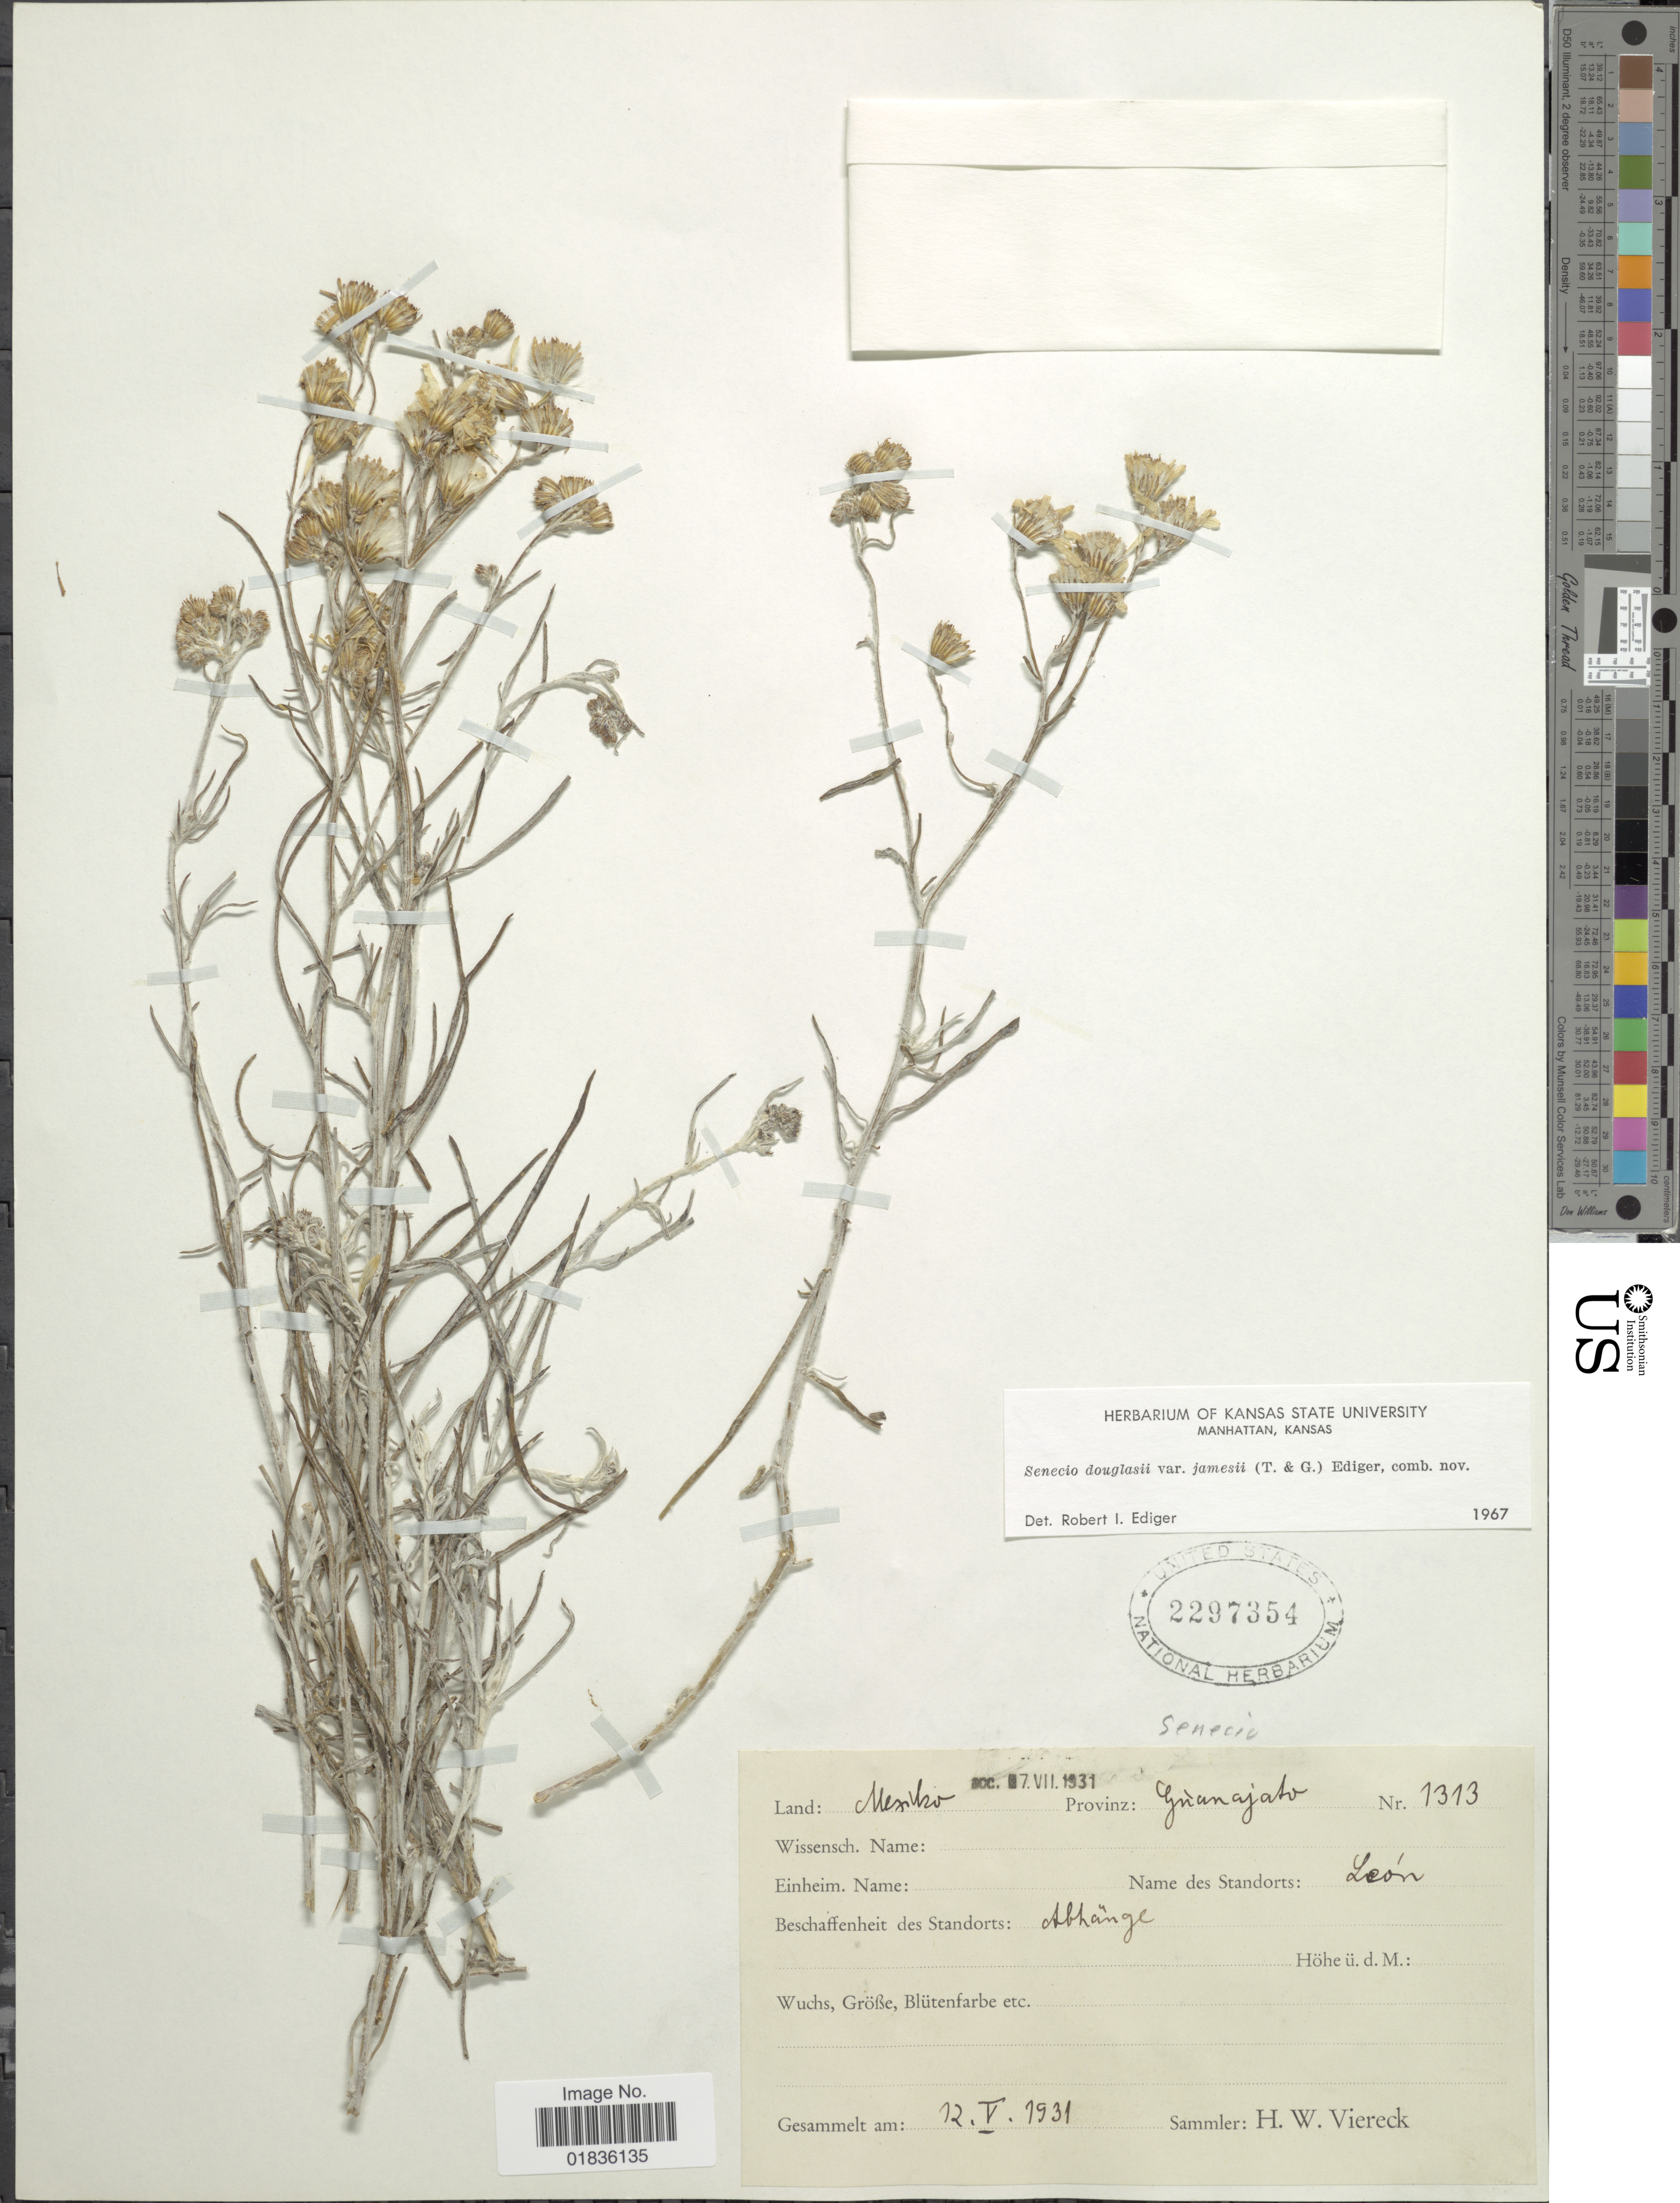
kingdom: Plantae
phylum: Tracheophyta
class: Magnoliopsida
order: Asterales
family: Asteraceae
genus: Senecio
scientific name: Senecio flaccidus var. flaccidus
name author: Less.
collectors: H. W. Viereck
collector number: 1313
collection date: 1931-05-12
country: Mexico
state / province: Guanajuato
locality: Standort Leon, Abhange.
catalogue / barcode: US 2297354